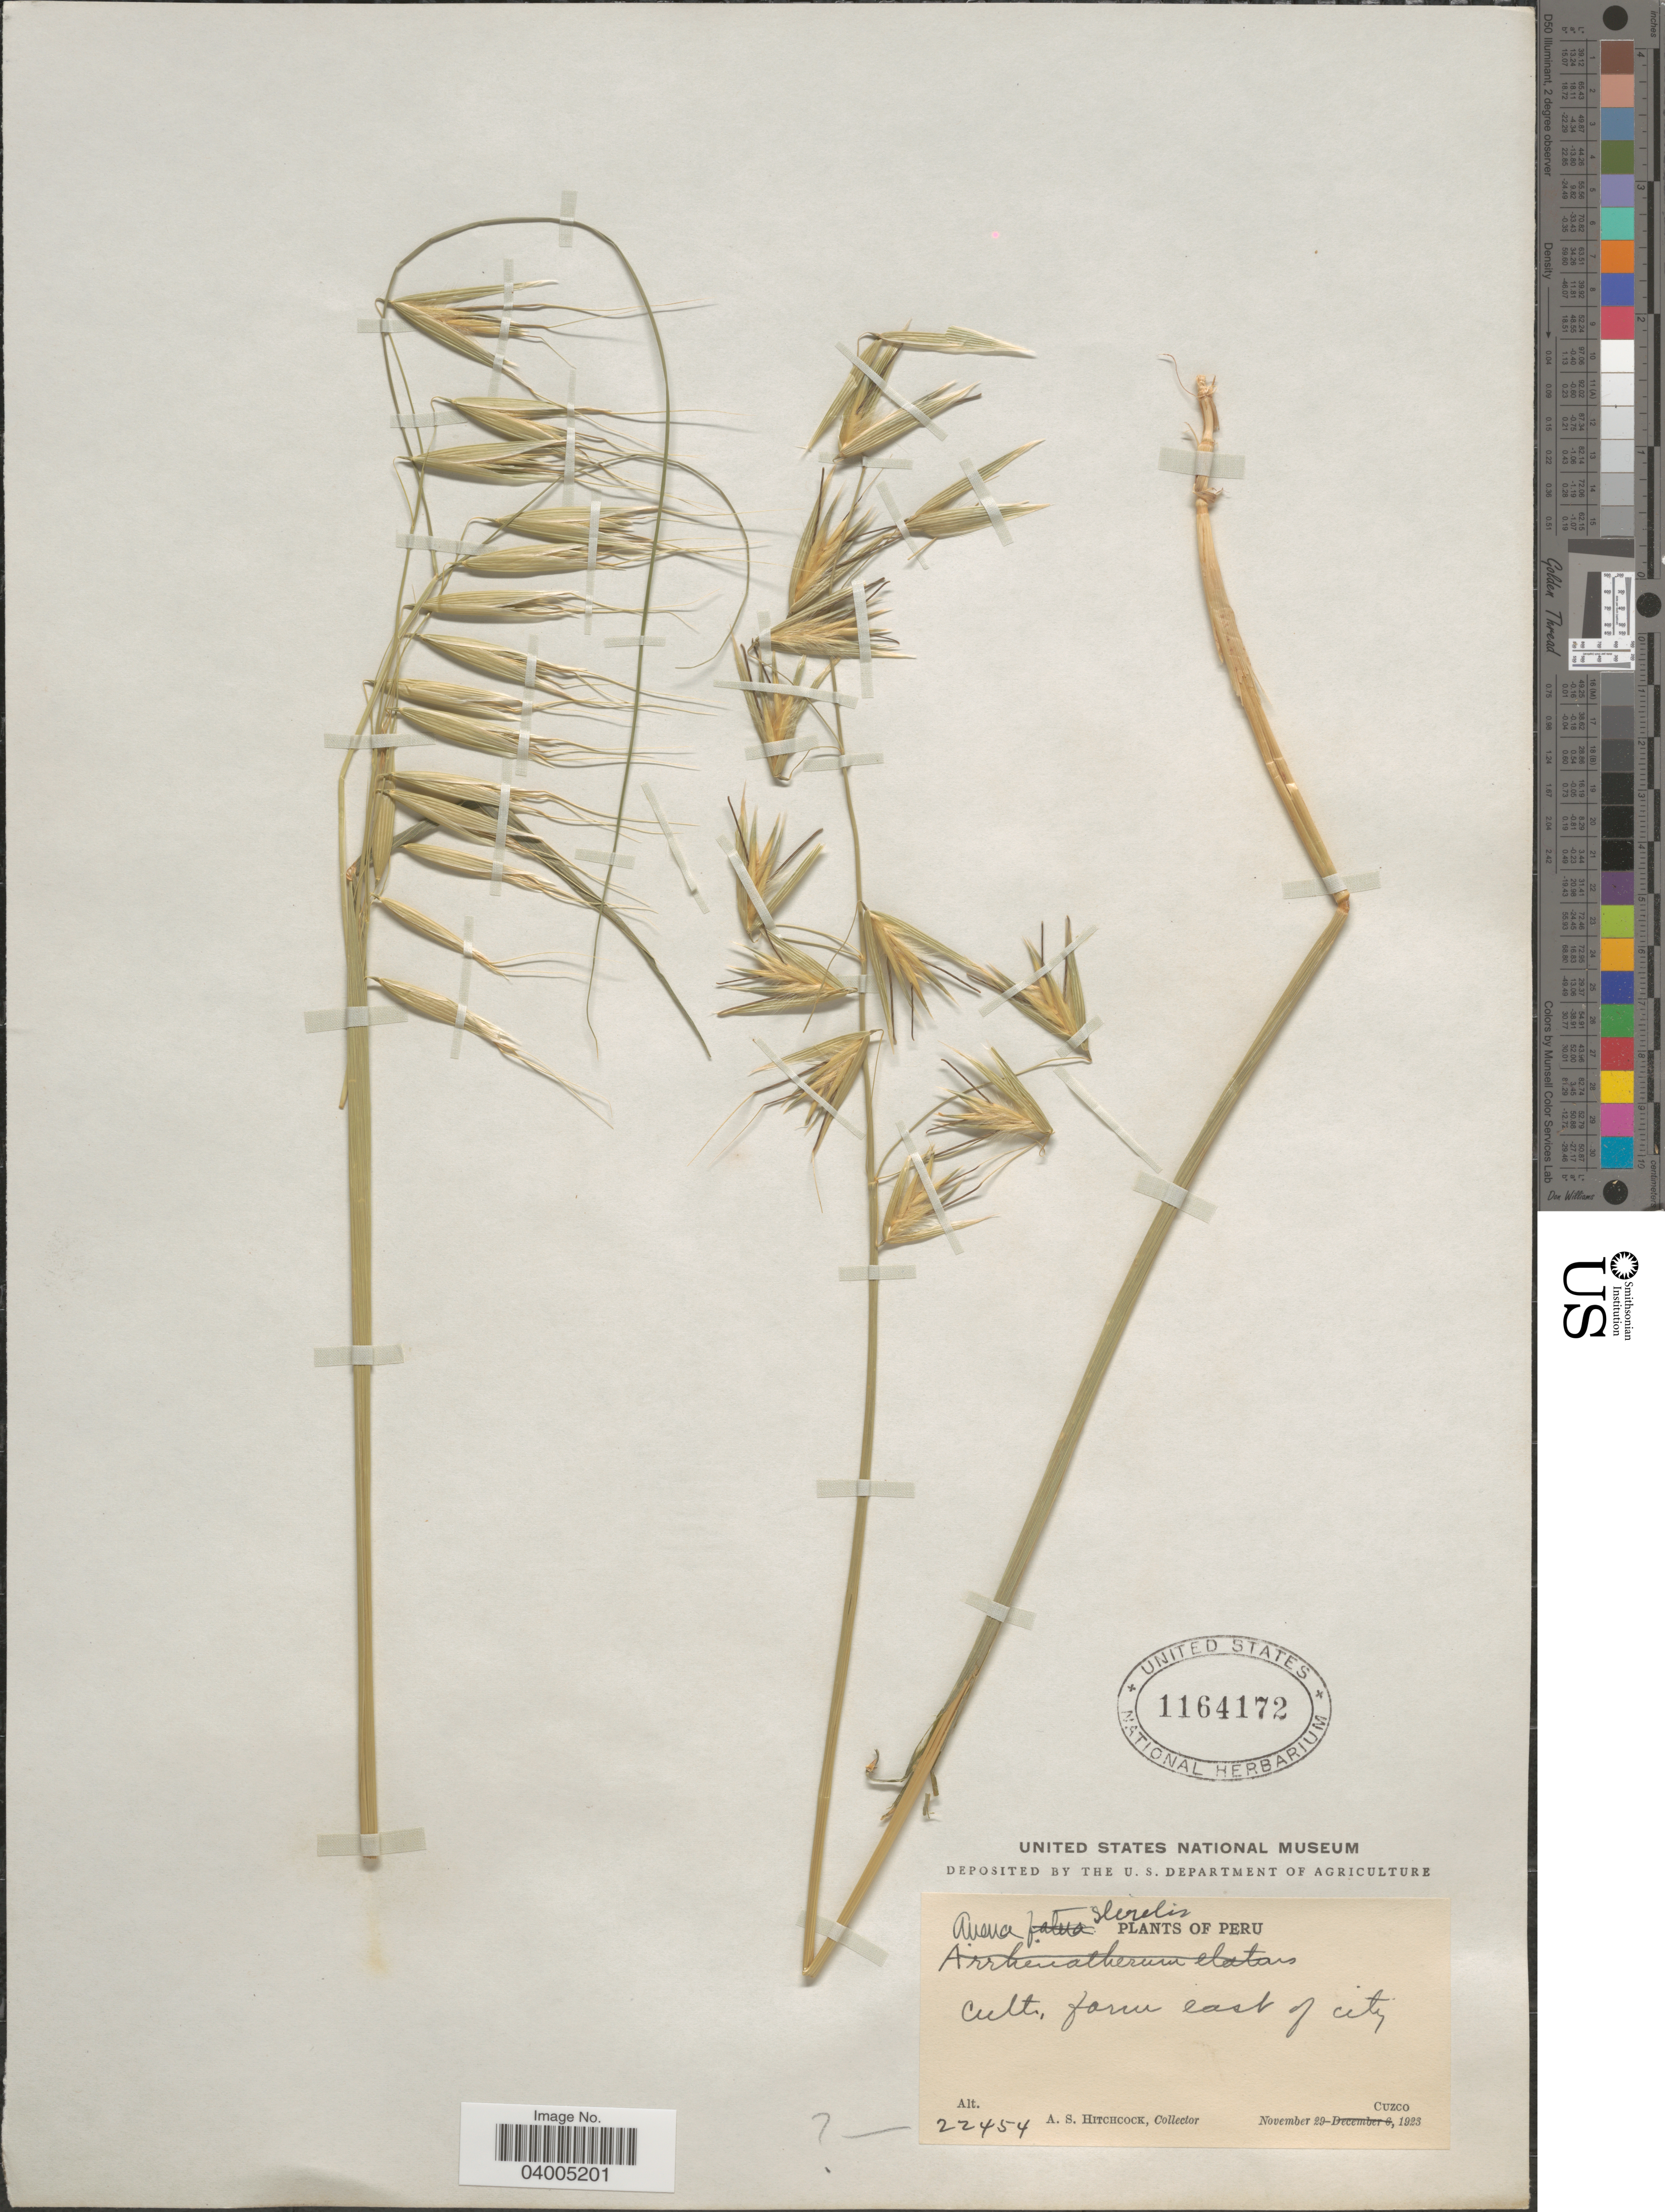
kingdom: Plantae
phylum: Tracheophyta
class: Liliopsida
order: Poales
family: Poaceae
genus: Avena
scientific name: Avena sterilis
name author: L.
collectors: A. S. Hitchcock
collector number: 22454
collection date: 1923-11-29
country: Peru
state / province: Cusco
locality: East of city. Cuzco.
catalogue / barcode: US 1164172